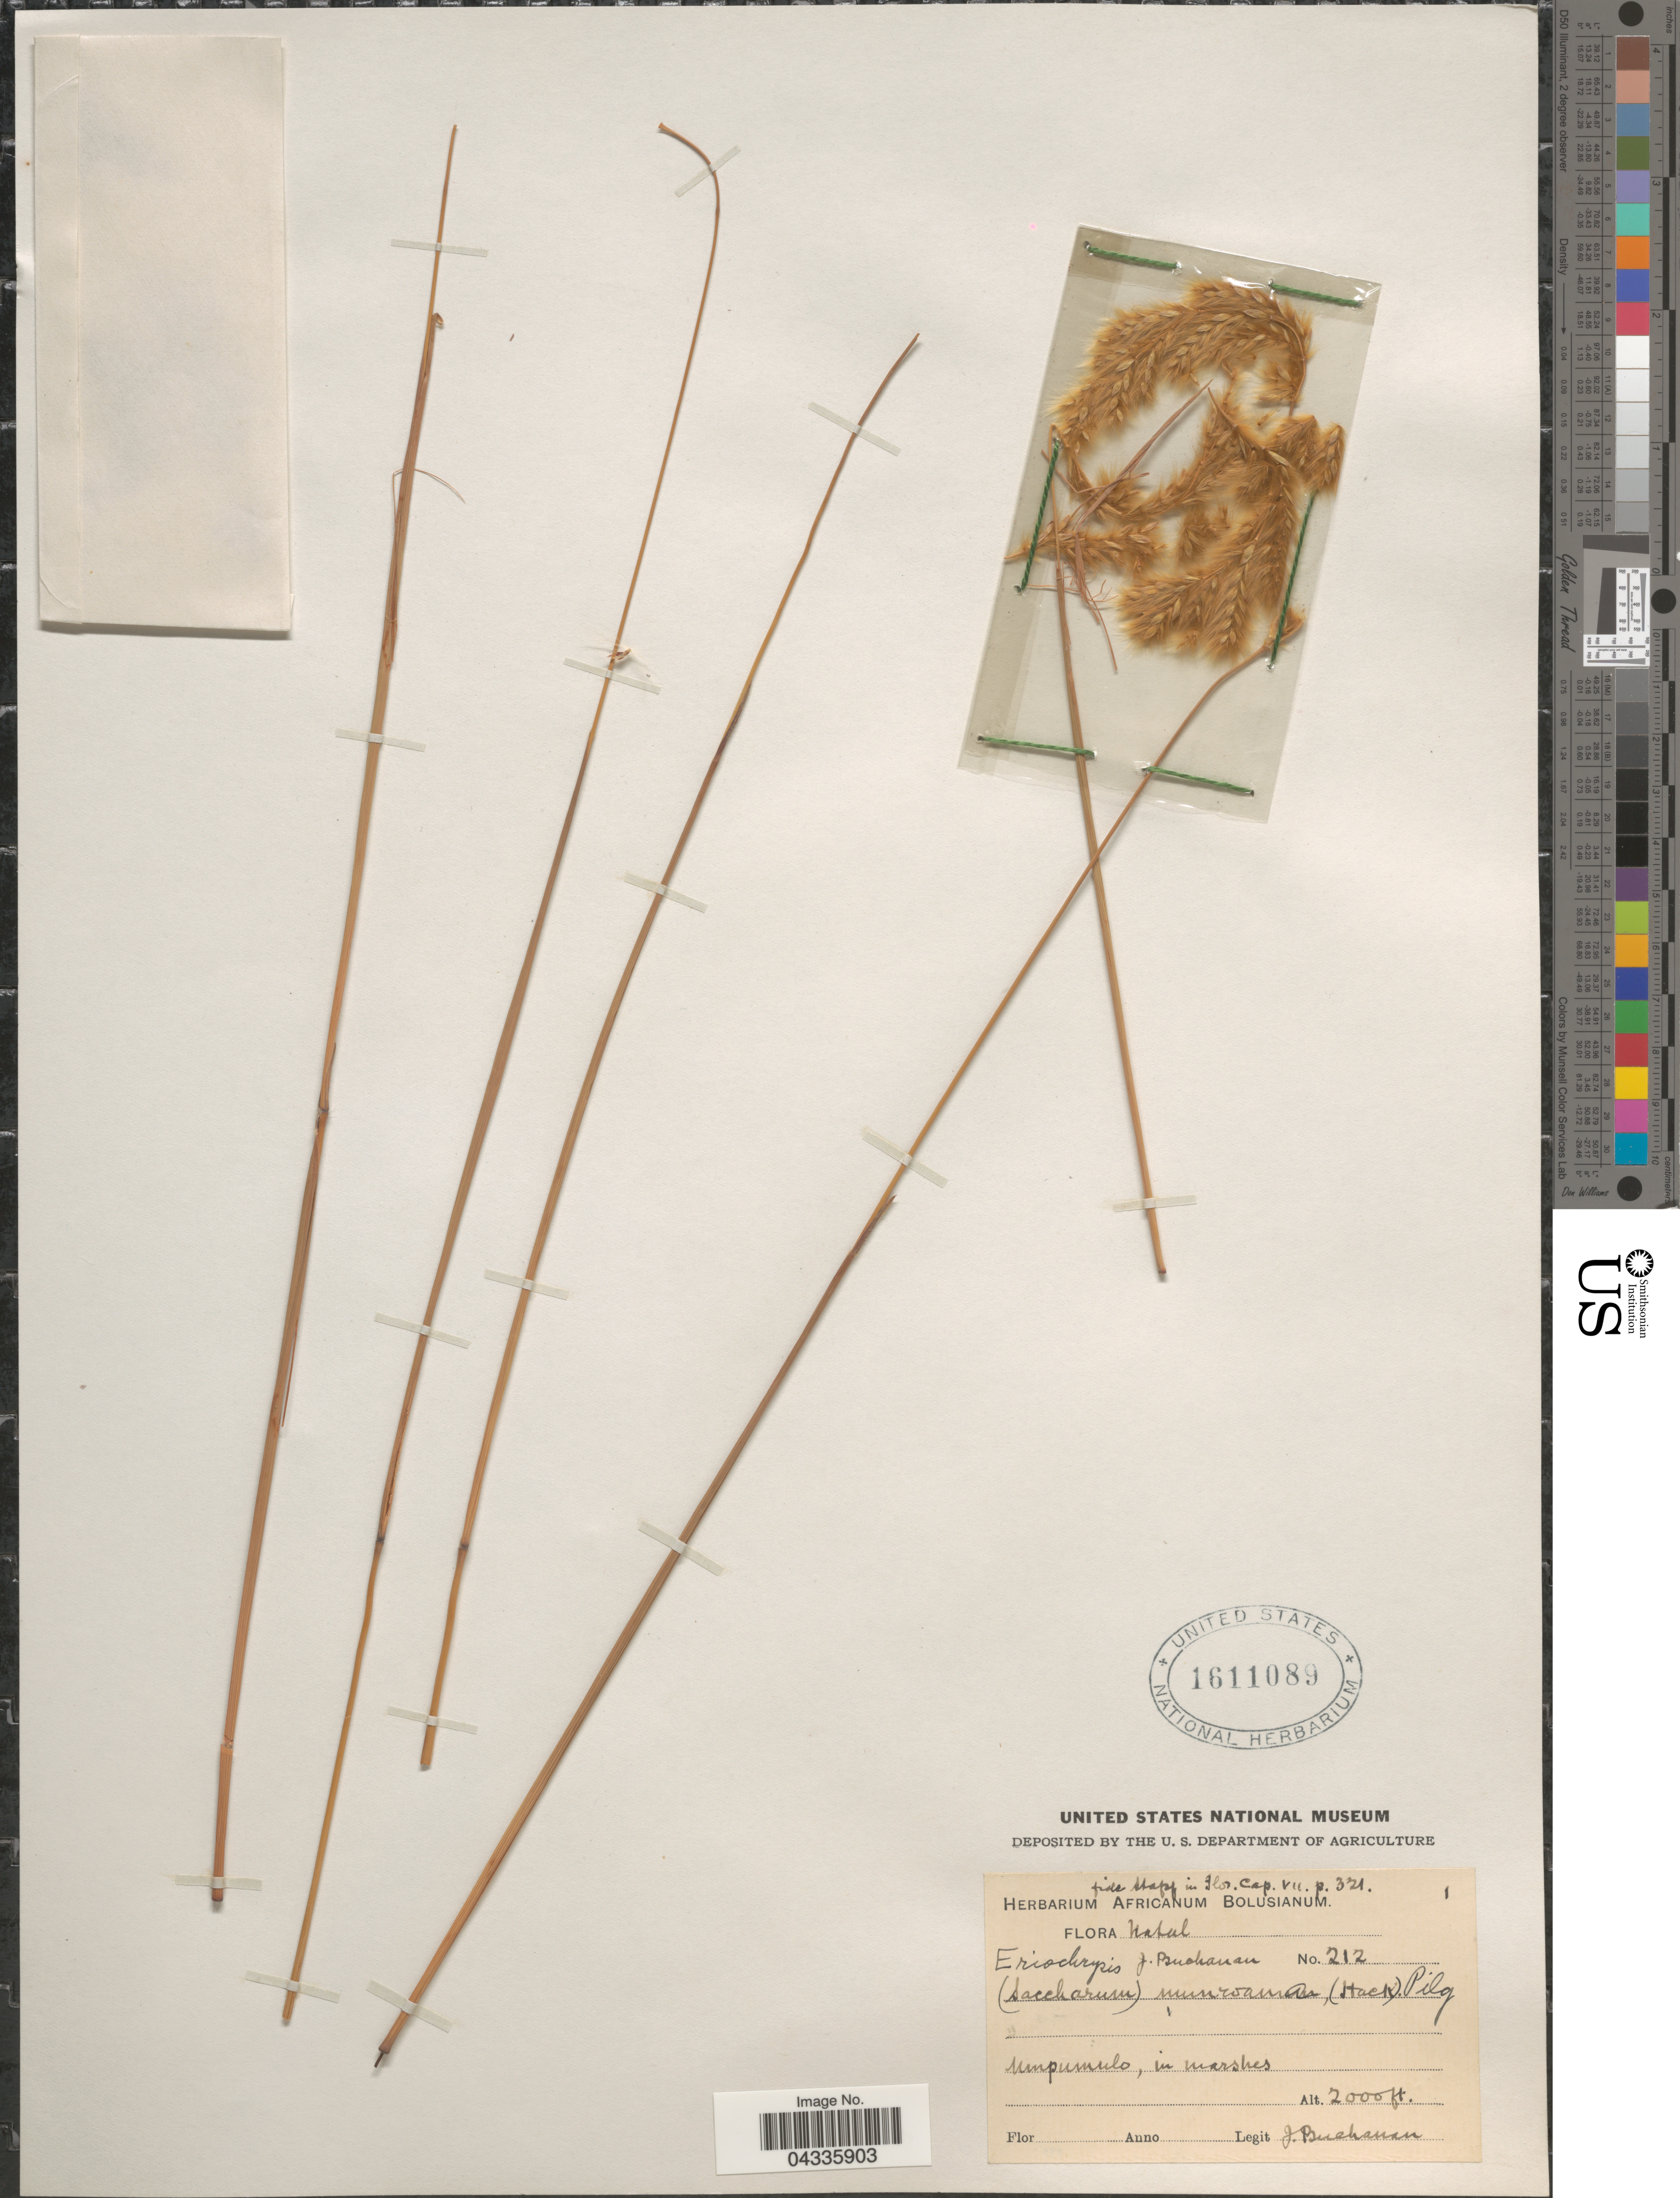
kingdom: Plantae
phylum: Tracheophyta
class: Liliopsida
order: Poales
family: Poaceae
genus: Eriochrysis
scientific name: Eriochrysis pallida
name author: Munro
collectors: J. Buchanan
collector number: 212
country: South Africa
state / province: KwaZulu-Natal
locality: Natal. Umpumulo, in marshes.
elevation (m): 610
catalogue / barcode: US 1611089